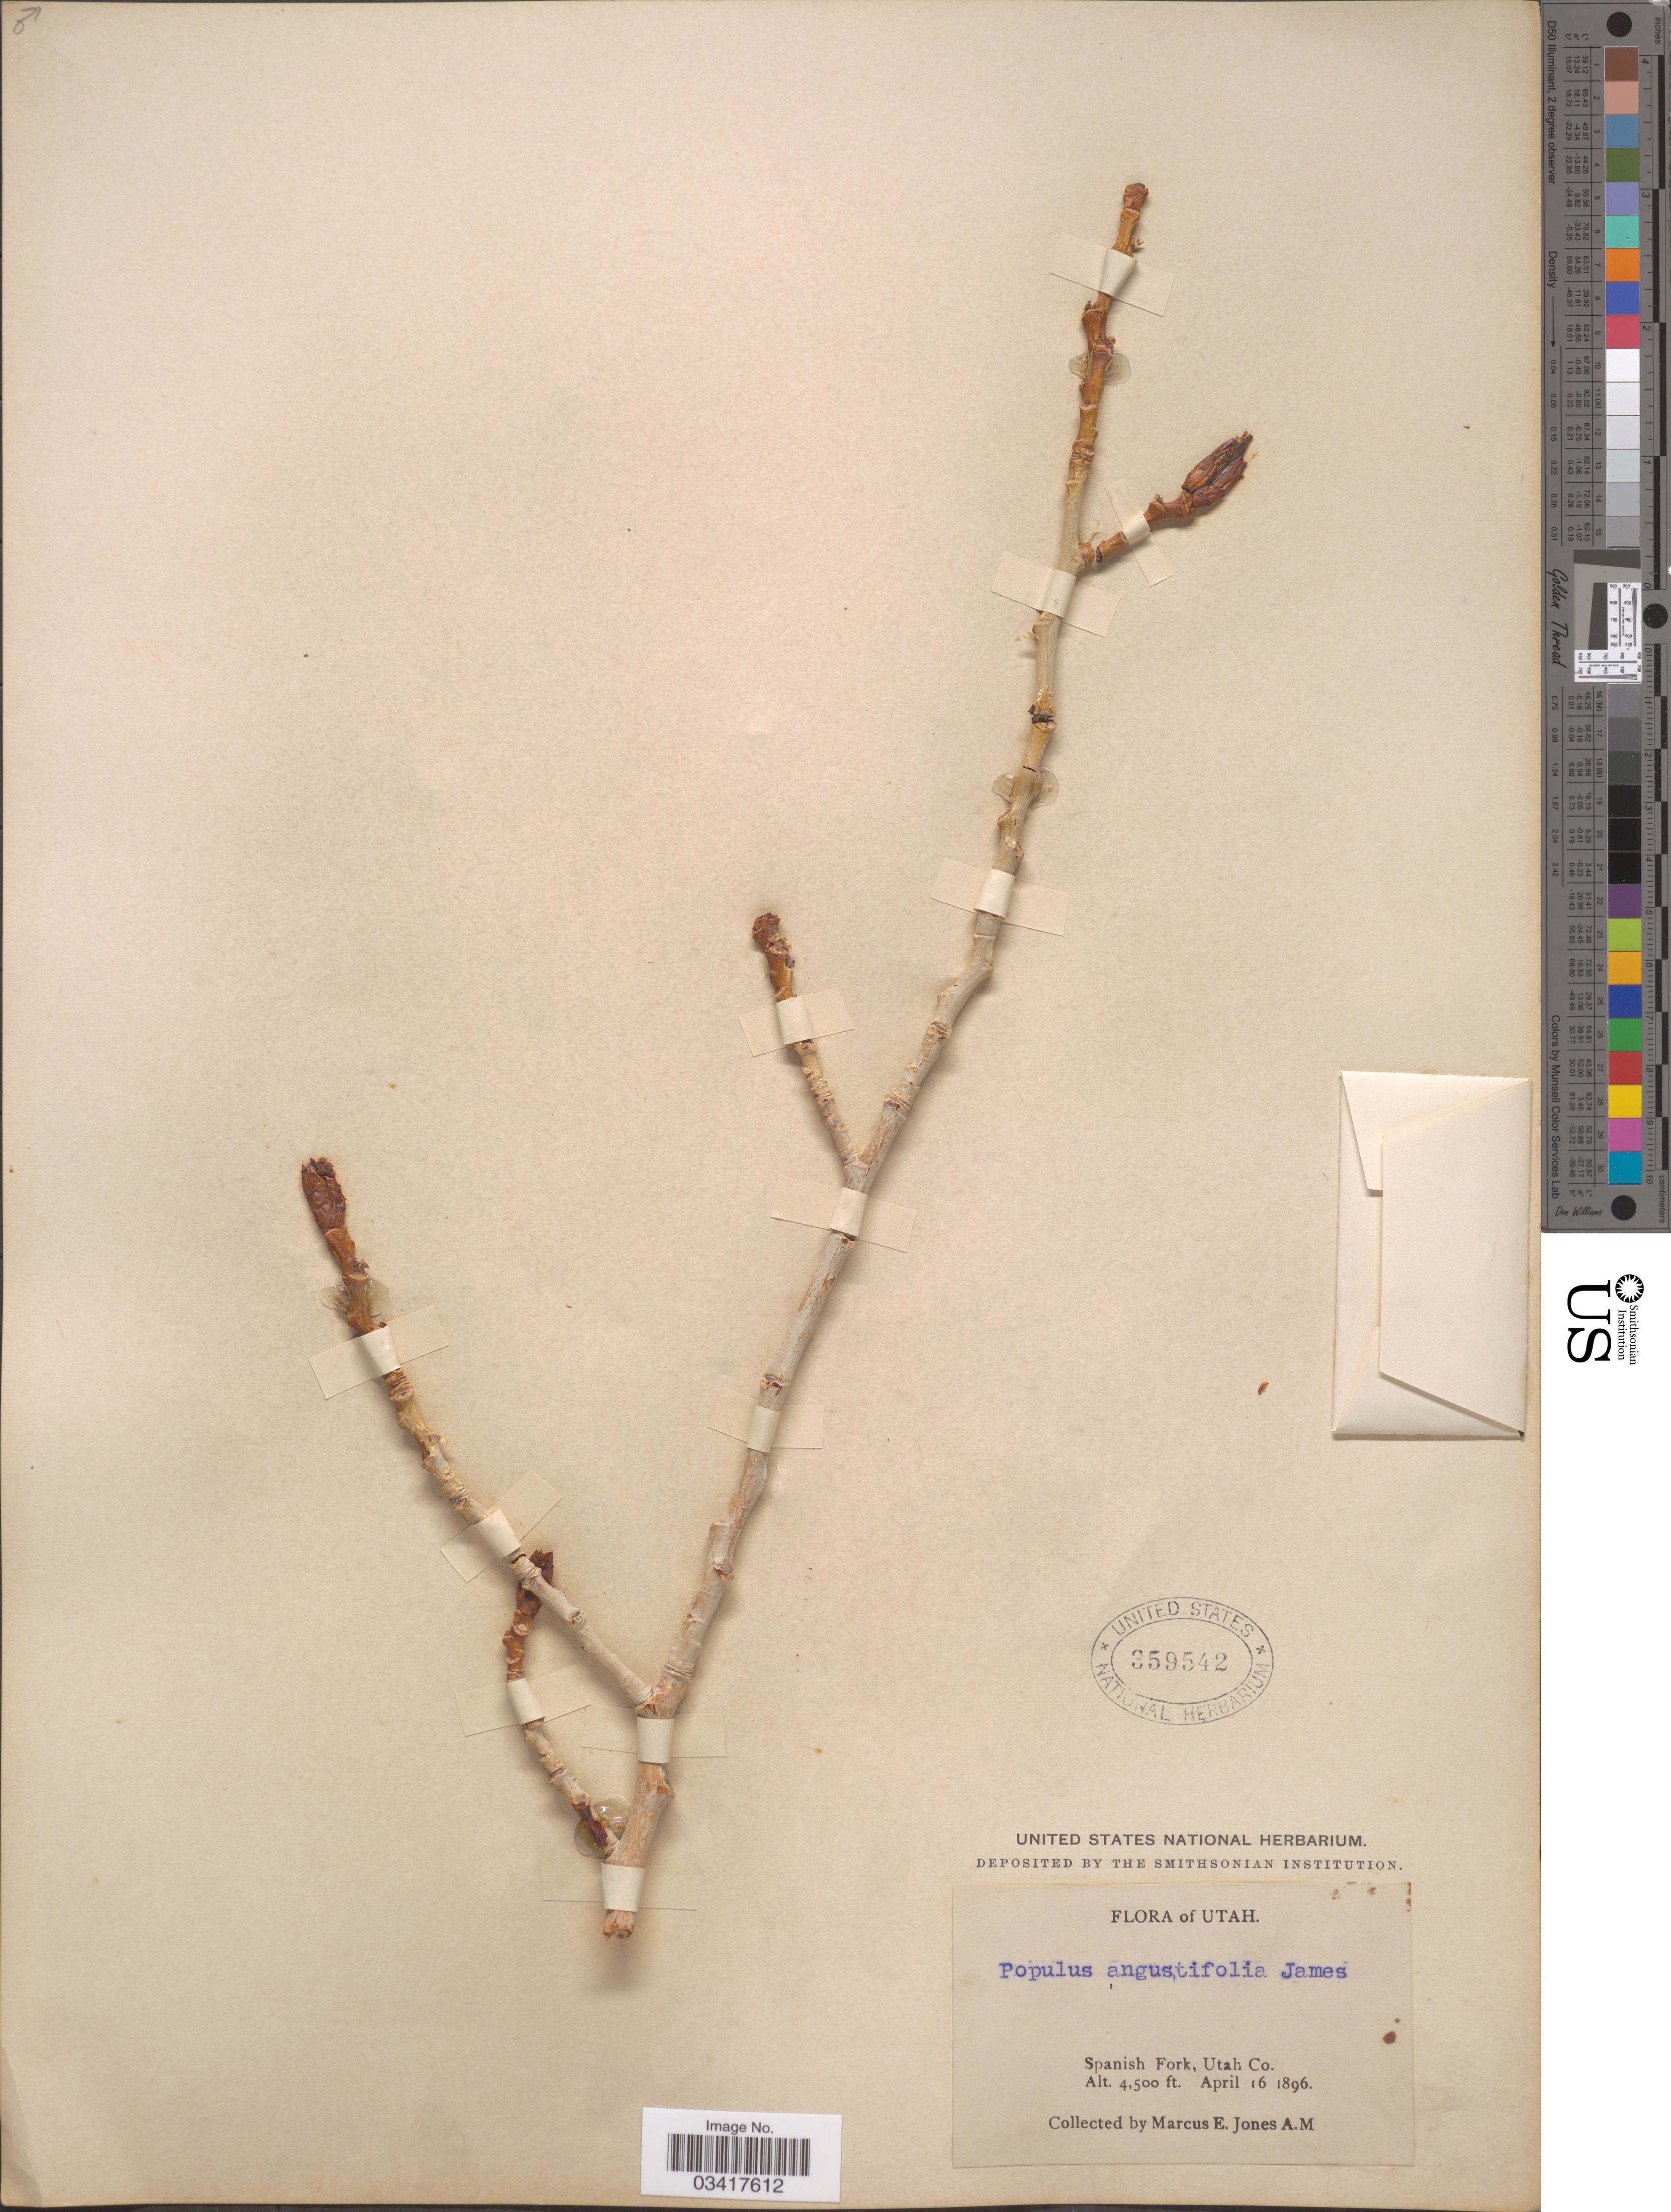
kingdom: Plantae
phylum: Tracheophyta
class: Magnoliopsida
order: Malpighiales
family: Salicaceae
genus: Populus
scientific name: Populus angustifolia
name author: E. James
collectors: M. E. Jones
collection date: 1896-04-16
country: United States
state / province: Utah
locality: Spanish Fork, Utah Co.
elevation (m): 1372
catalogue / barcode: US 359542